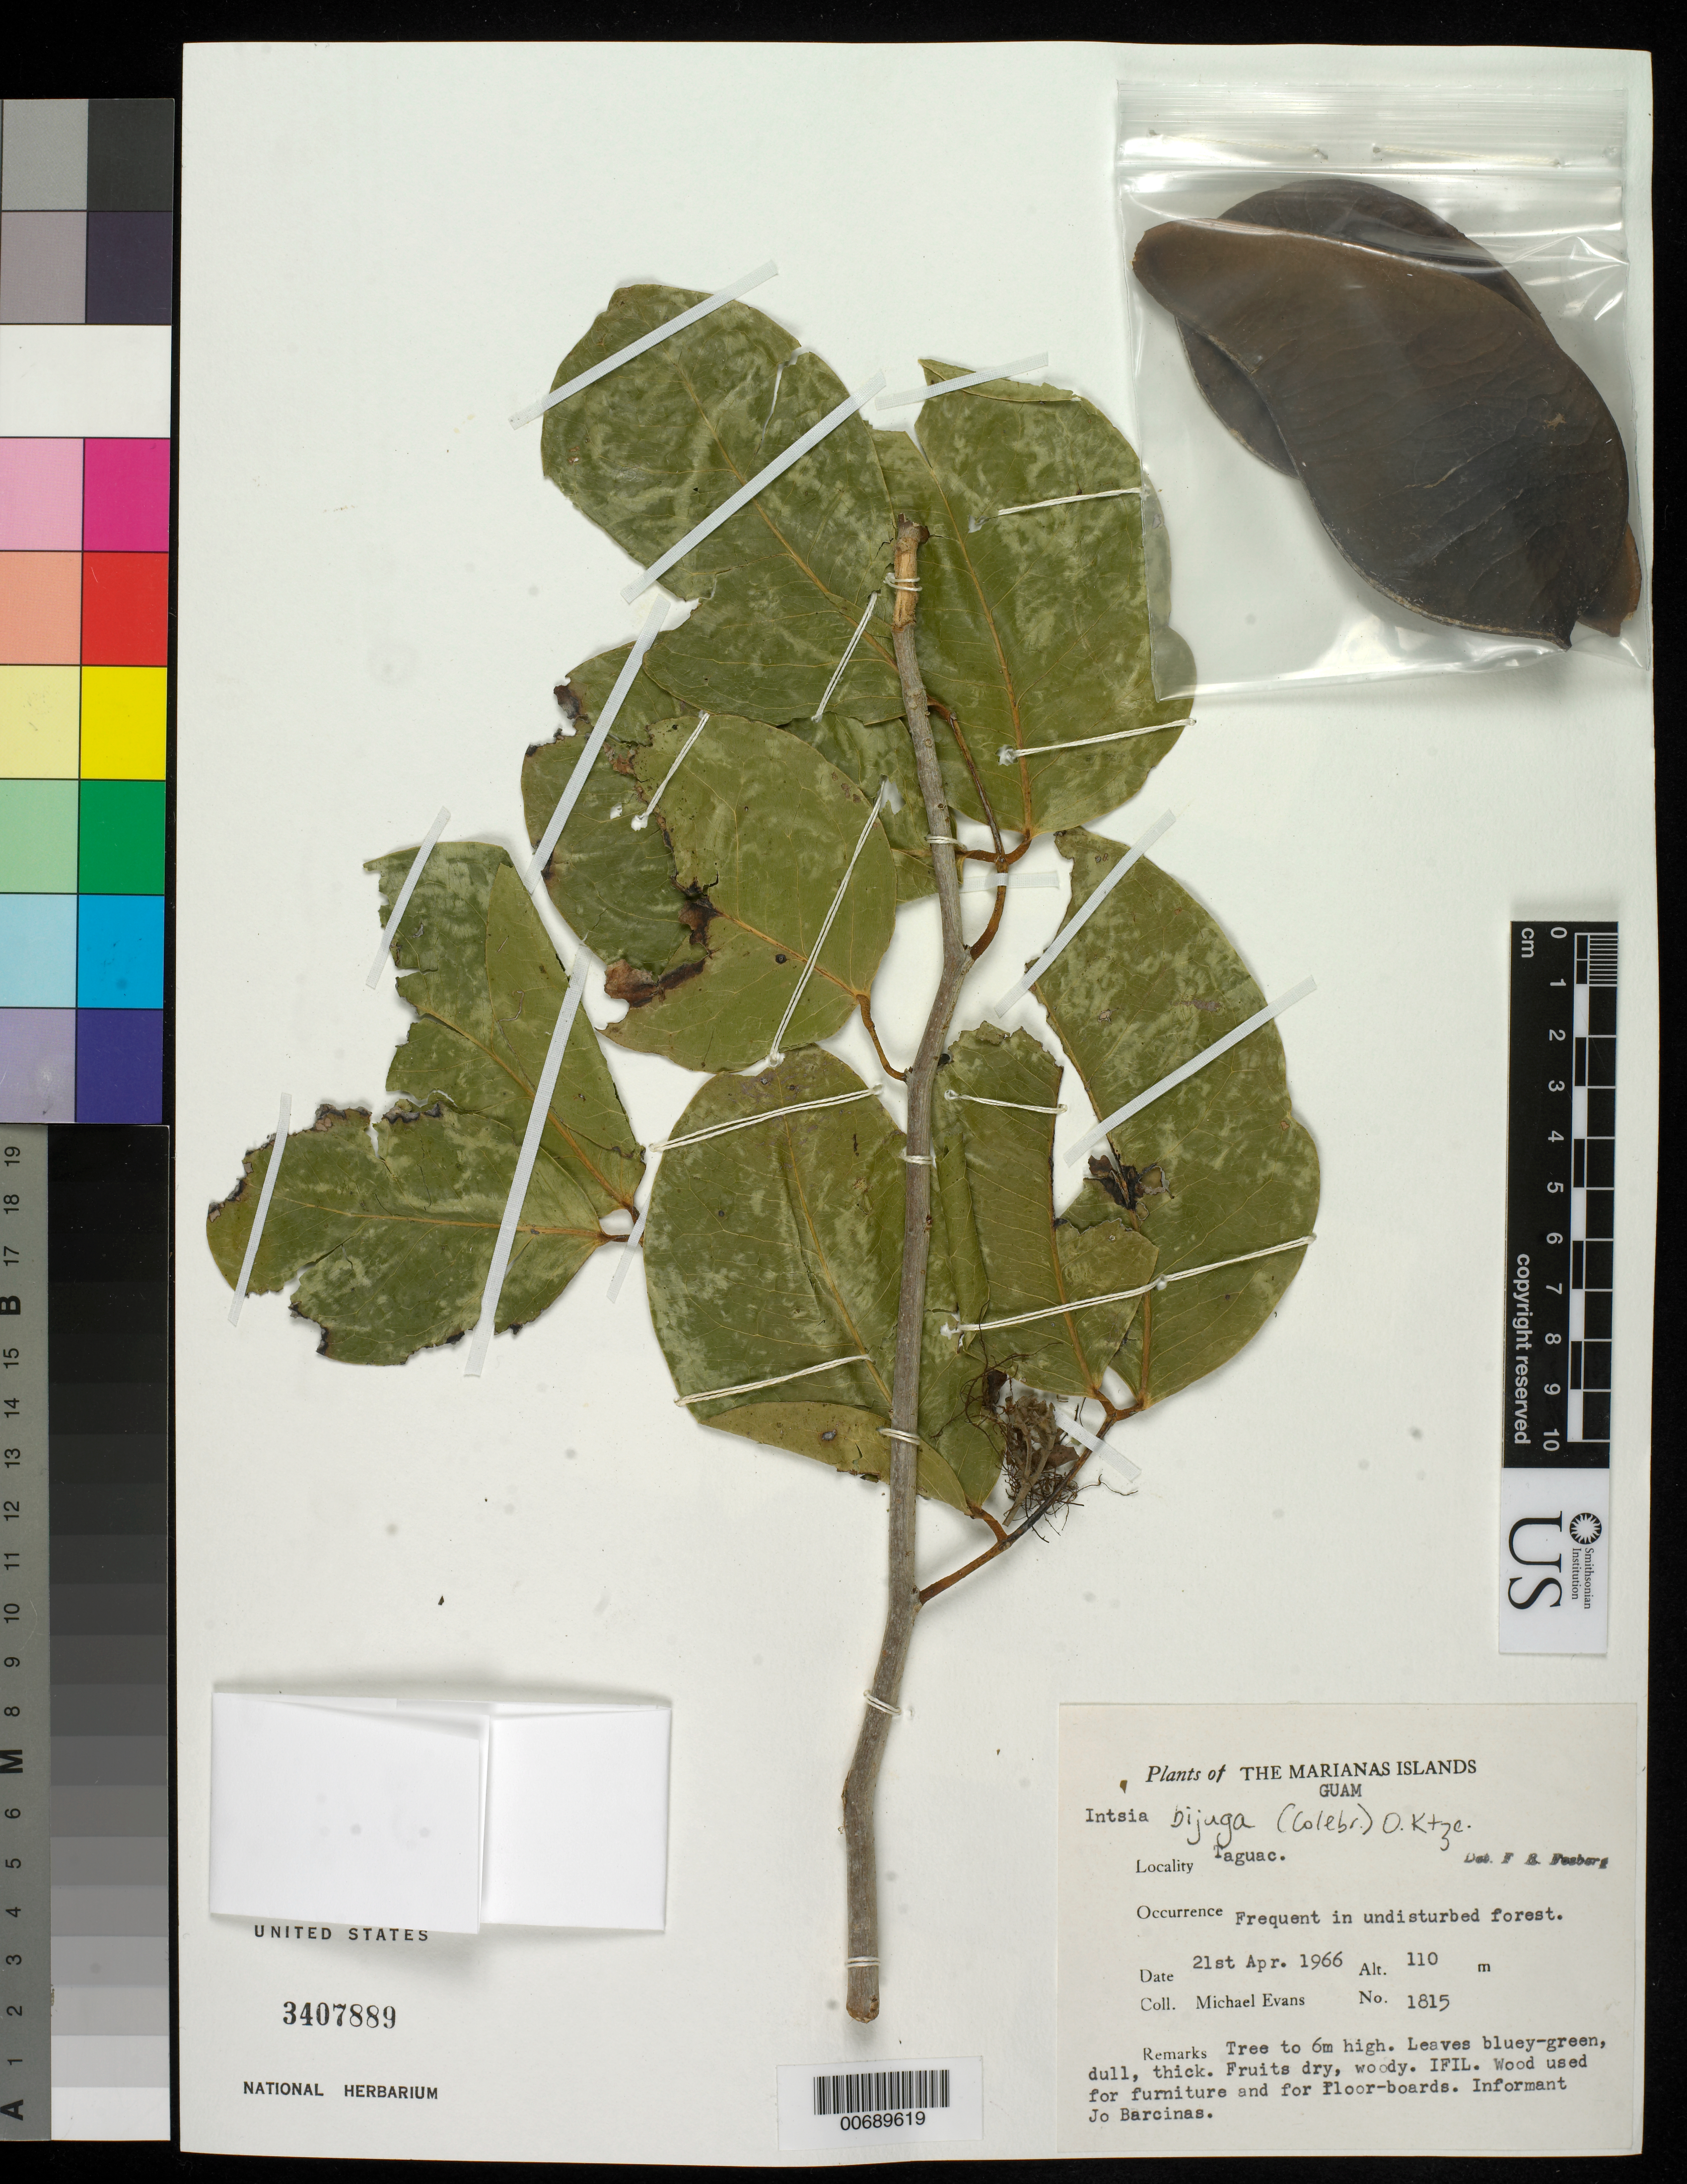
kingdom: Plantae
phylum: Tracheophyta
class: Magnoliopsida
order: Fabales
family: Fabaceae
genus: Intsia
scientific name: Intsia bijuga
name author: (Colebr.) Kuntze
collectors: M. Evans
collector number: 1815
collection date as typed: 21 Apr 1966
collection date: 1966-04-21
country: Guam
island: Guam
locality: Taguac.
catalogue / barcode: US 3407889